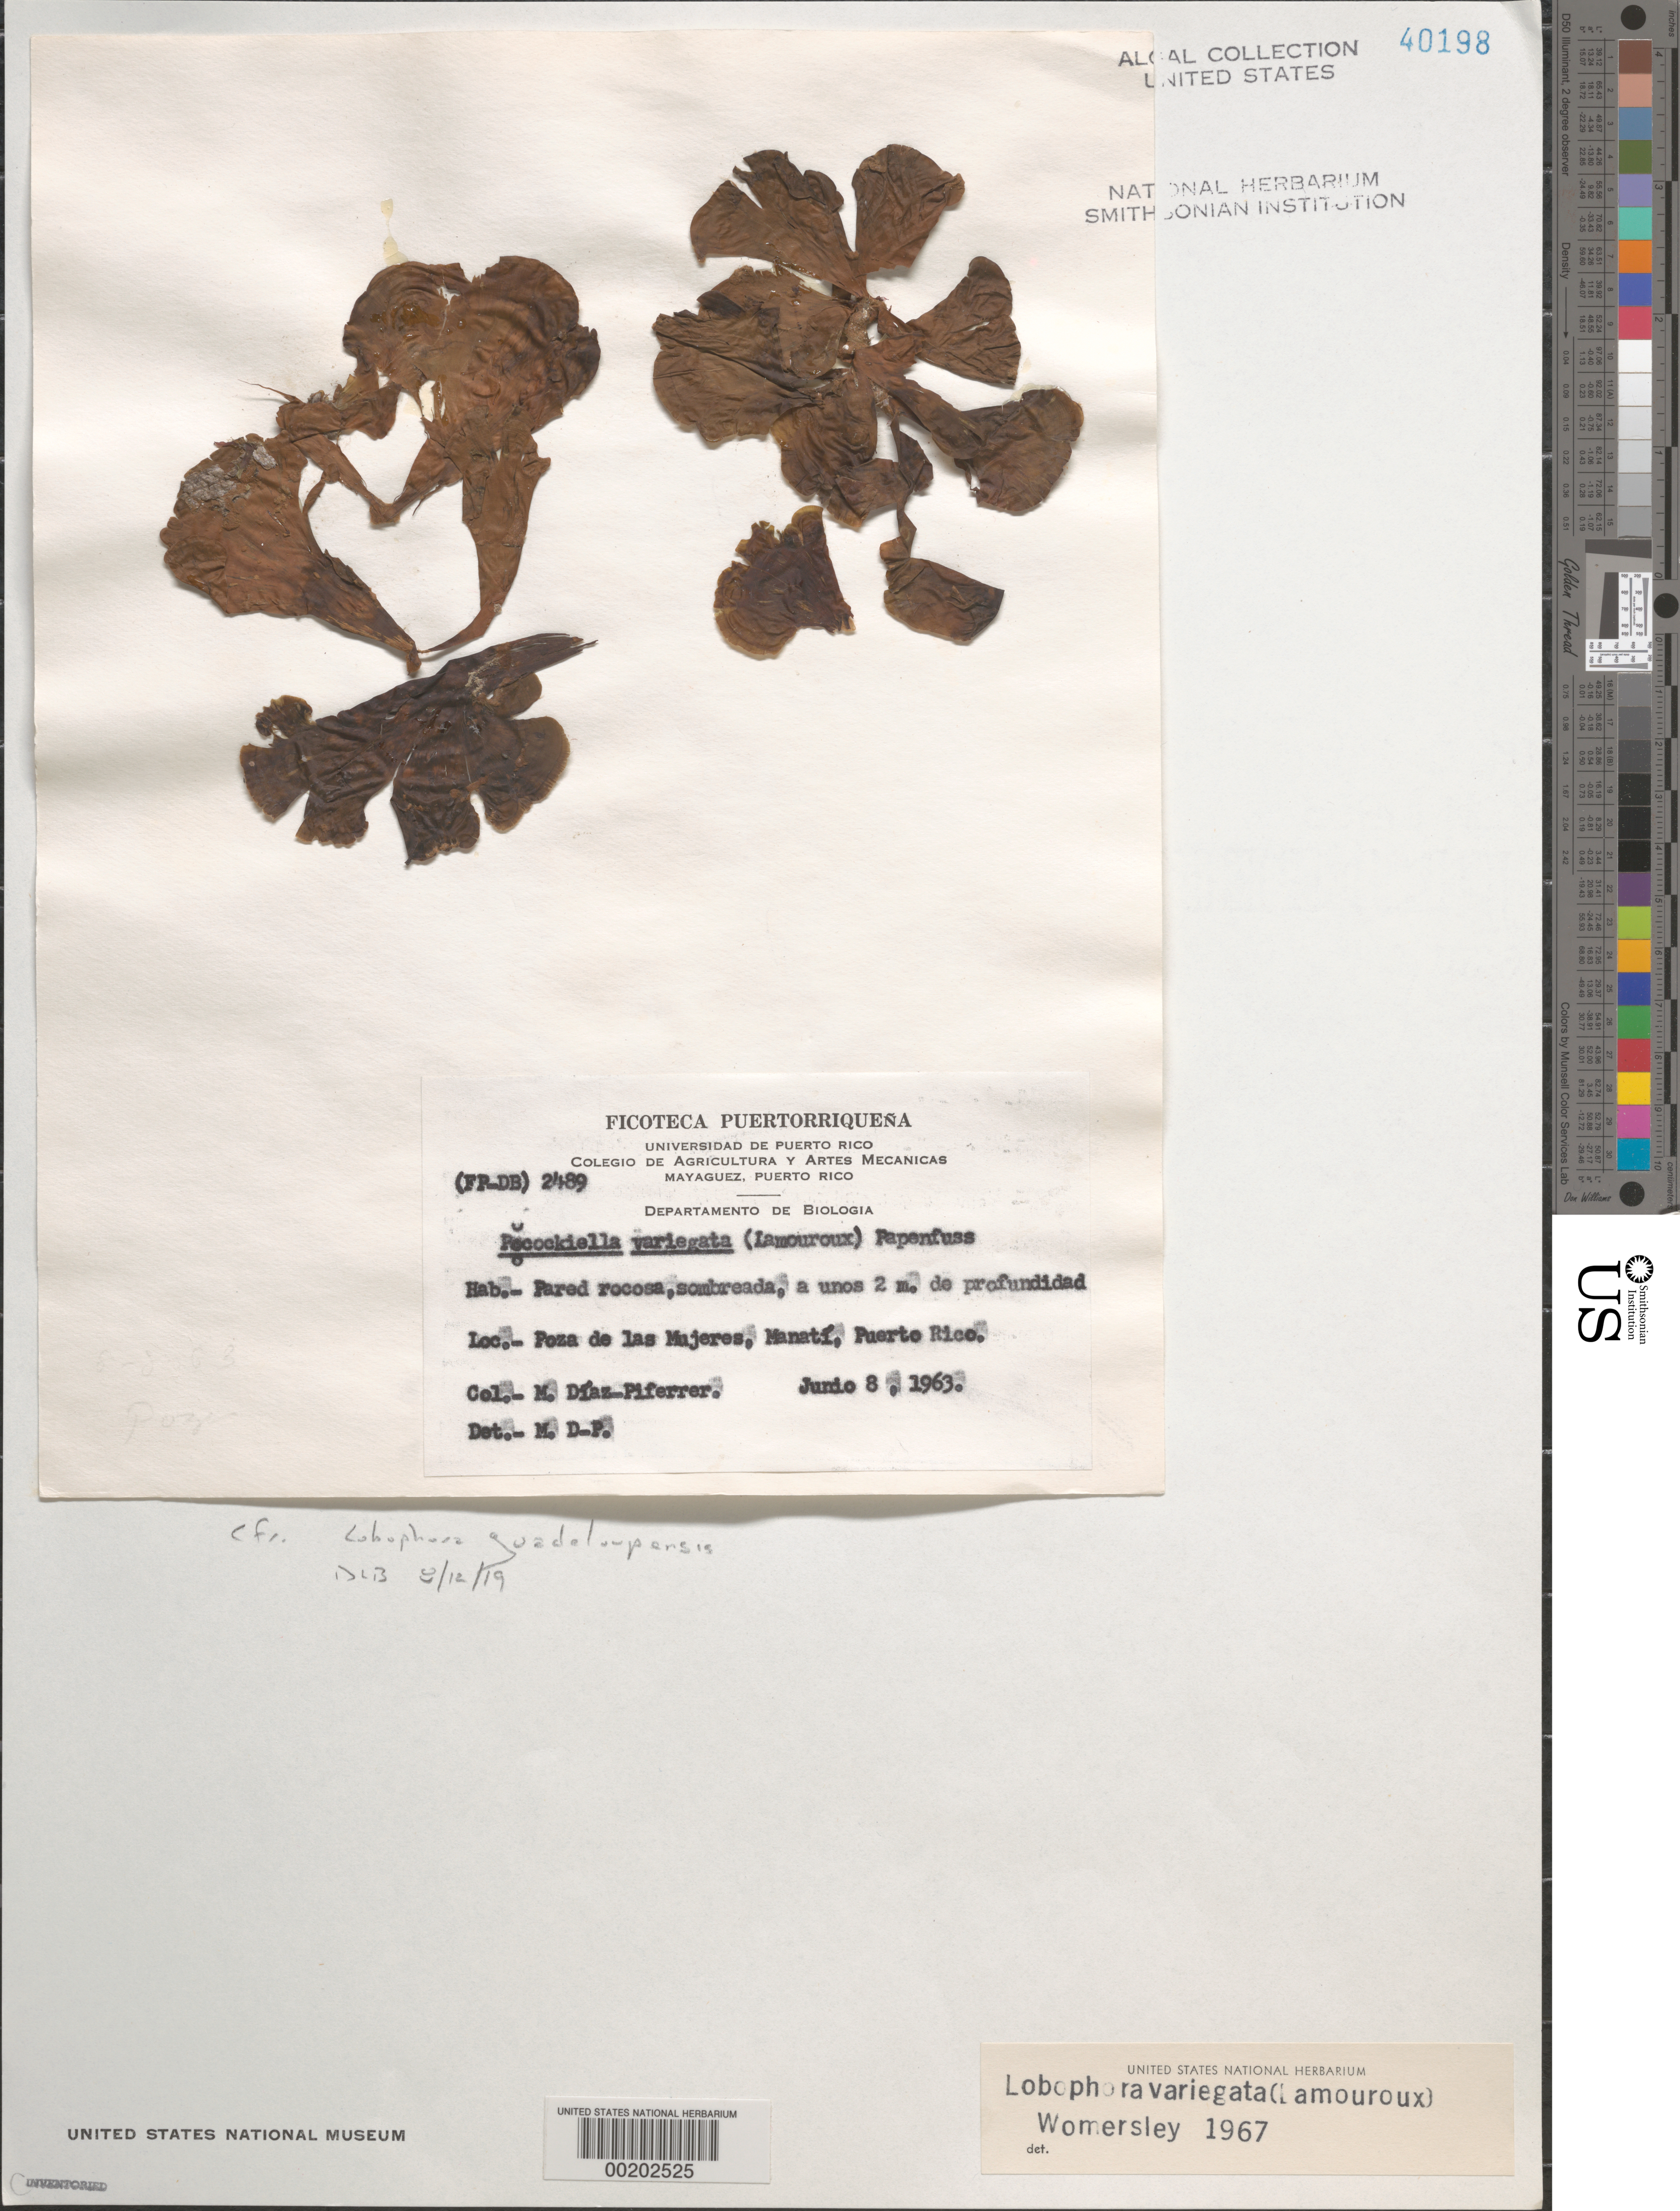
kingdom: Chromista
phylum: Ochrophyta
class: Phaeophyceae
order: Dictyotales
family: Dictyotaceae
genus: Lobophora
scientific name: Lobophora variegata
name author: (J.V.Lamouroux) Womersley & E.C. Oliveira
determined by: Womersley, H. B. S.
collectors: M. Diaz-Piferrer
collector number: (fp-db) 2489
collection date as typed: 08 Jun 1963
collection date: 1963-06-08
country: Puerto Rico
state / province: Manati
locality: Poza de Las Mujeres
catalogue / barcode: US 40198